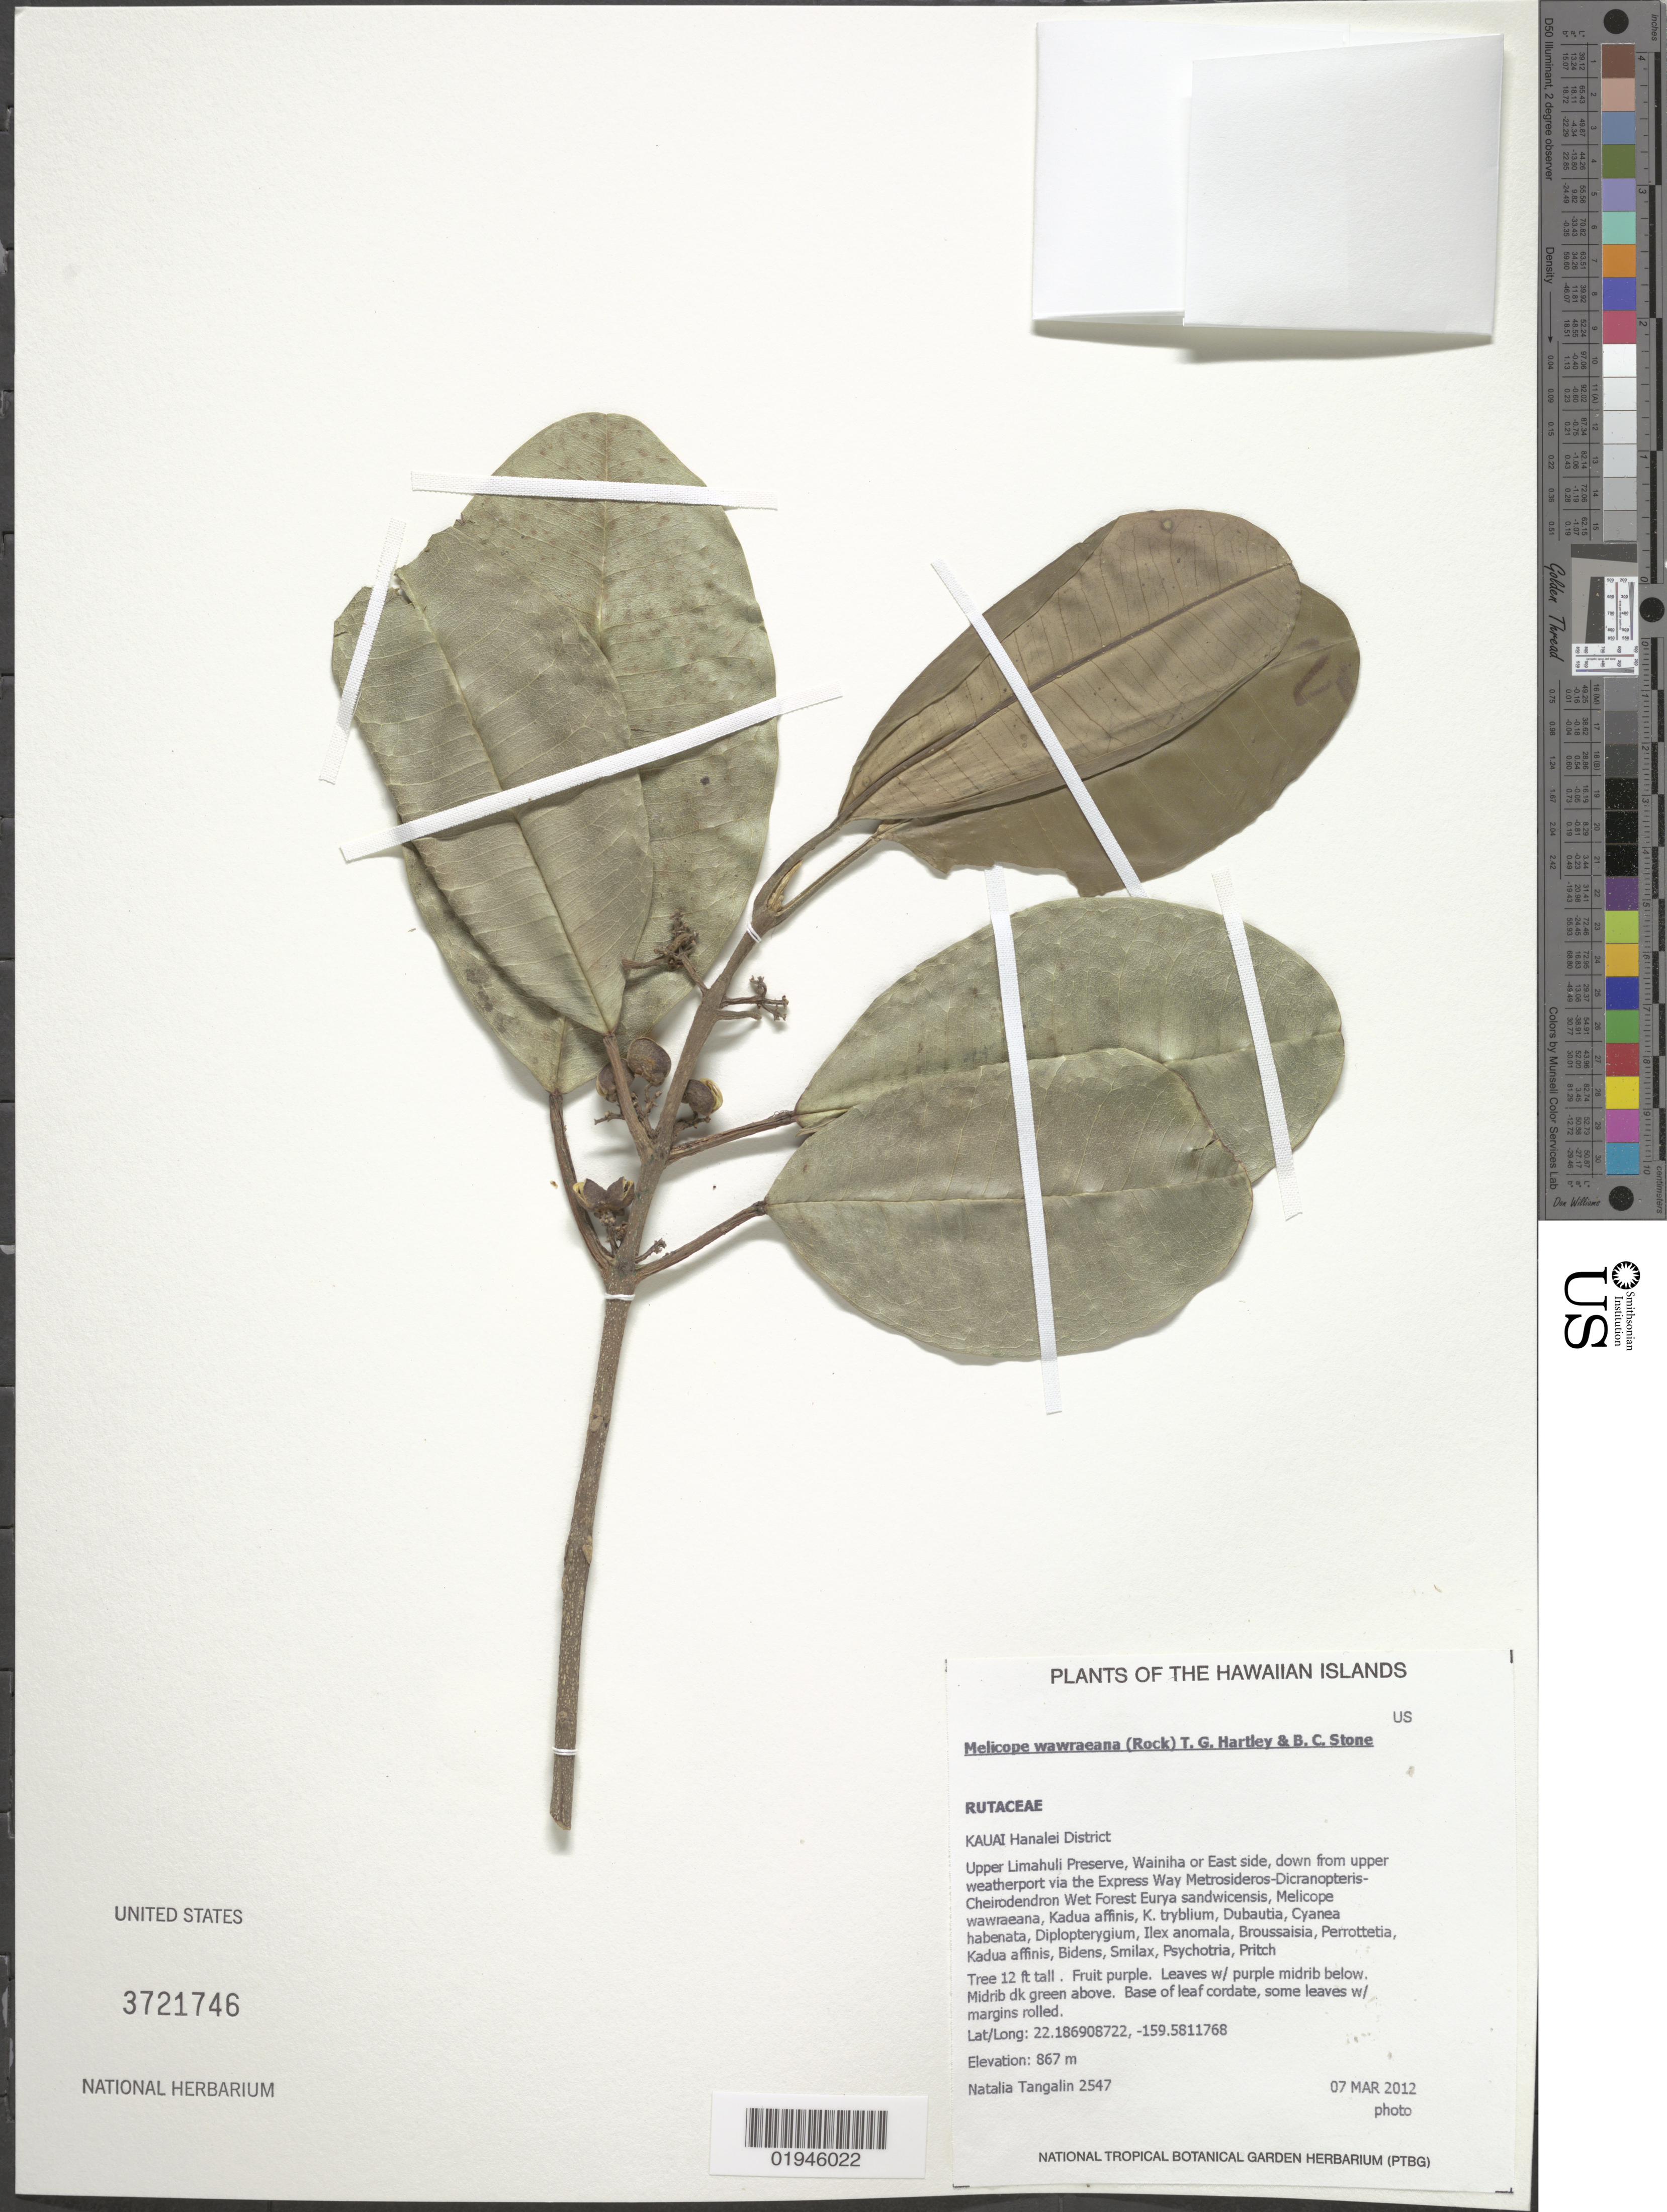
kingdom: Plantae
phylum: Tracheophyta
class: Magnoliopsida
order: Sapindales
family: Rutaceae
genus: Melicope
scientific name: Melicope wawraeana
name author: (H. Lév.) T.G. Hartley & B.C. Stone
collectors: N. Tangalin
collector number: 2547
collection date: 2012-03-07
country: United States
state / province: Hawaii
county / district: Kauai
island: Kaua'i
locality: Hanalei District, Upper Limahuli Preserve, Wainiha or East side, down from upper weatherport via the Expressway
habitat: Wet forest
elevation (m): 867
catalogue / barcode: US 3721746